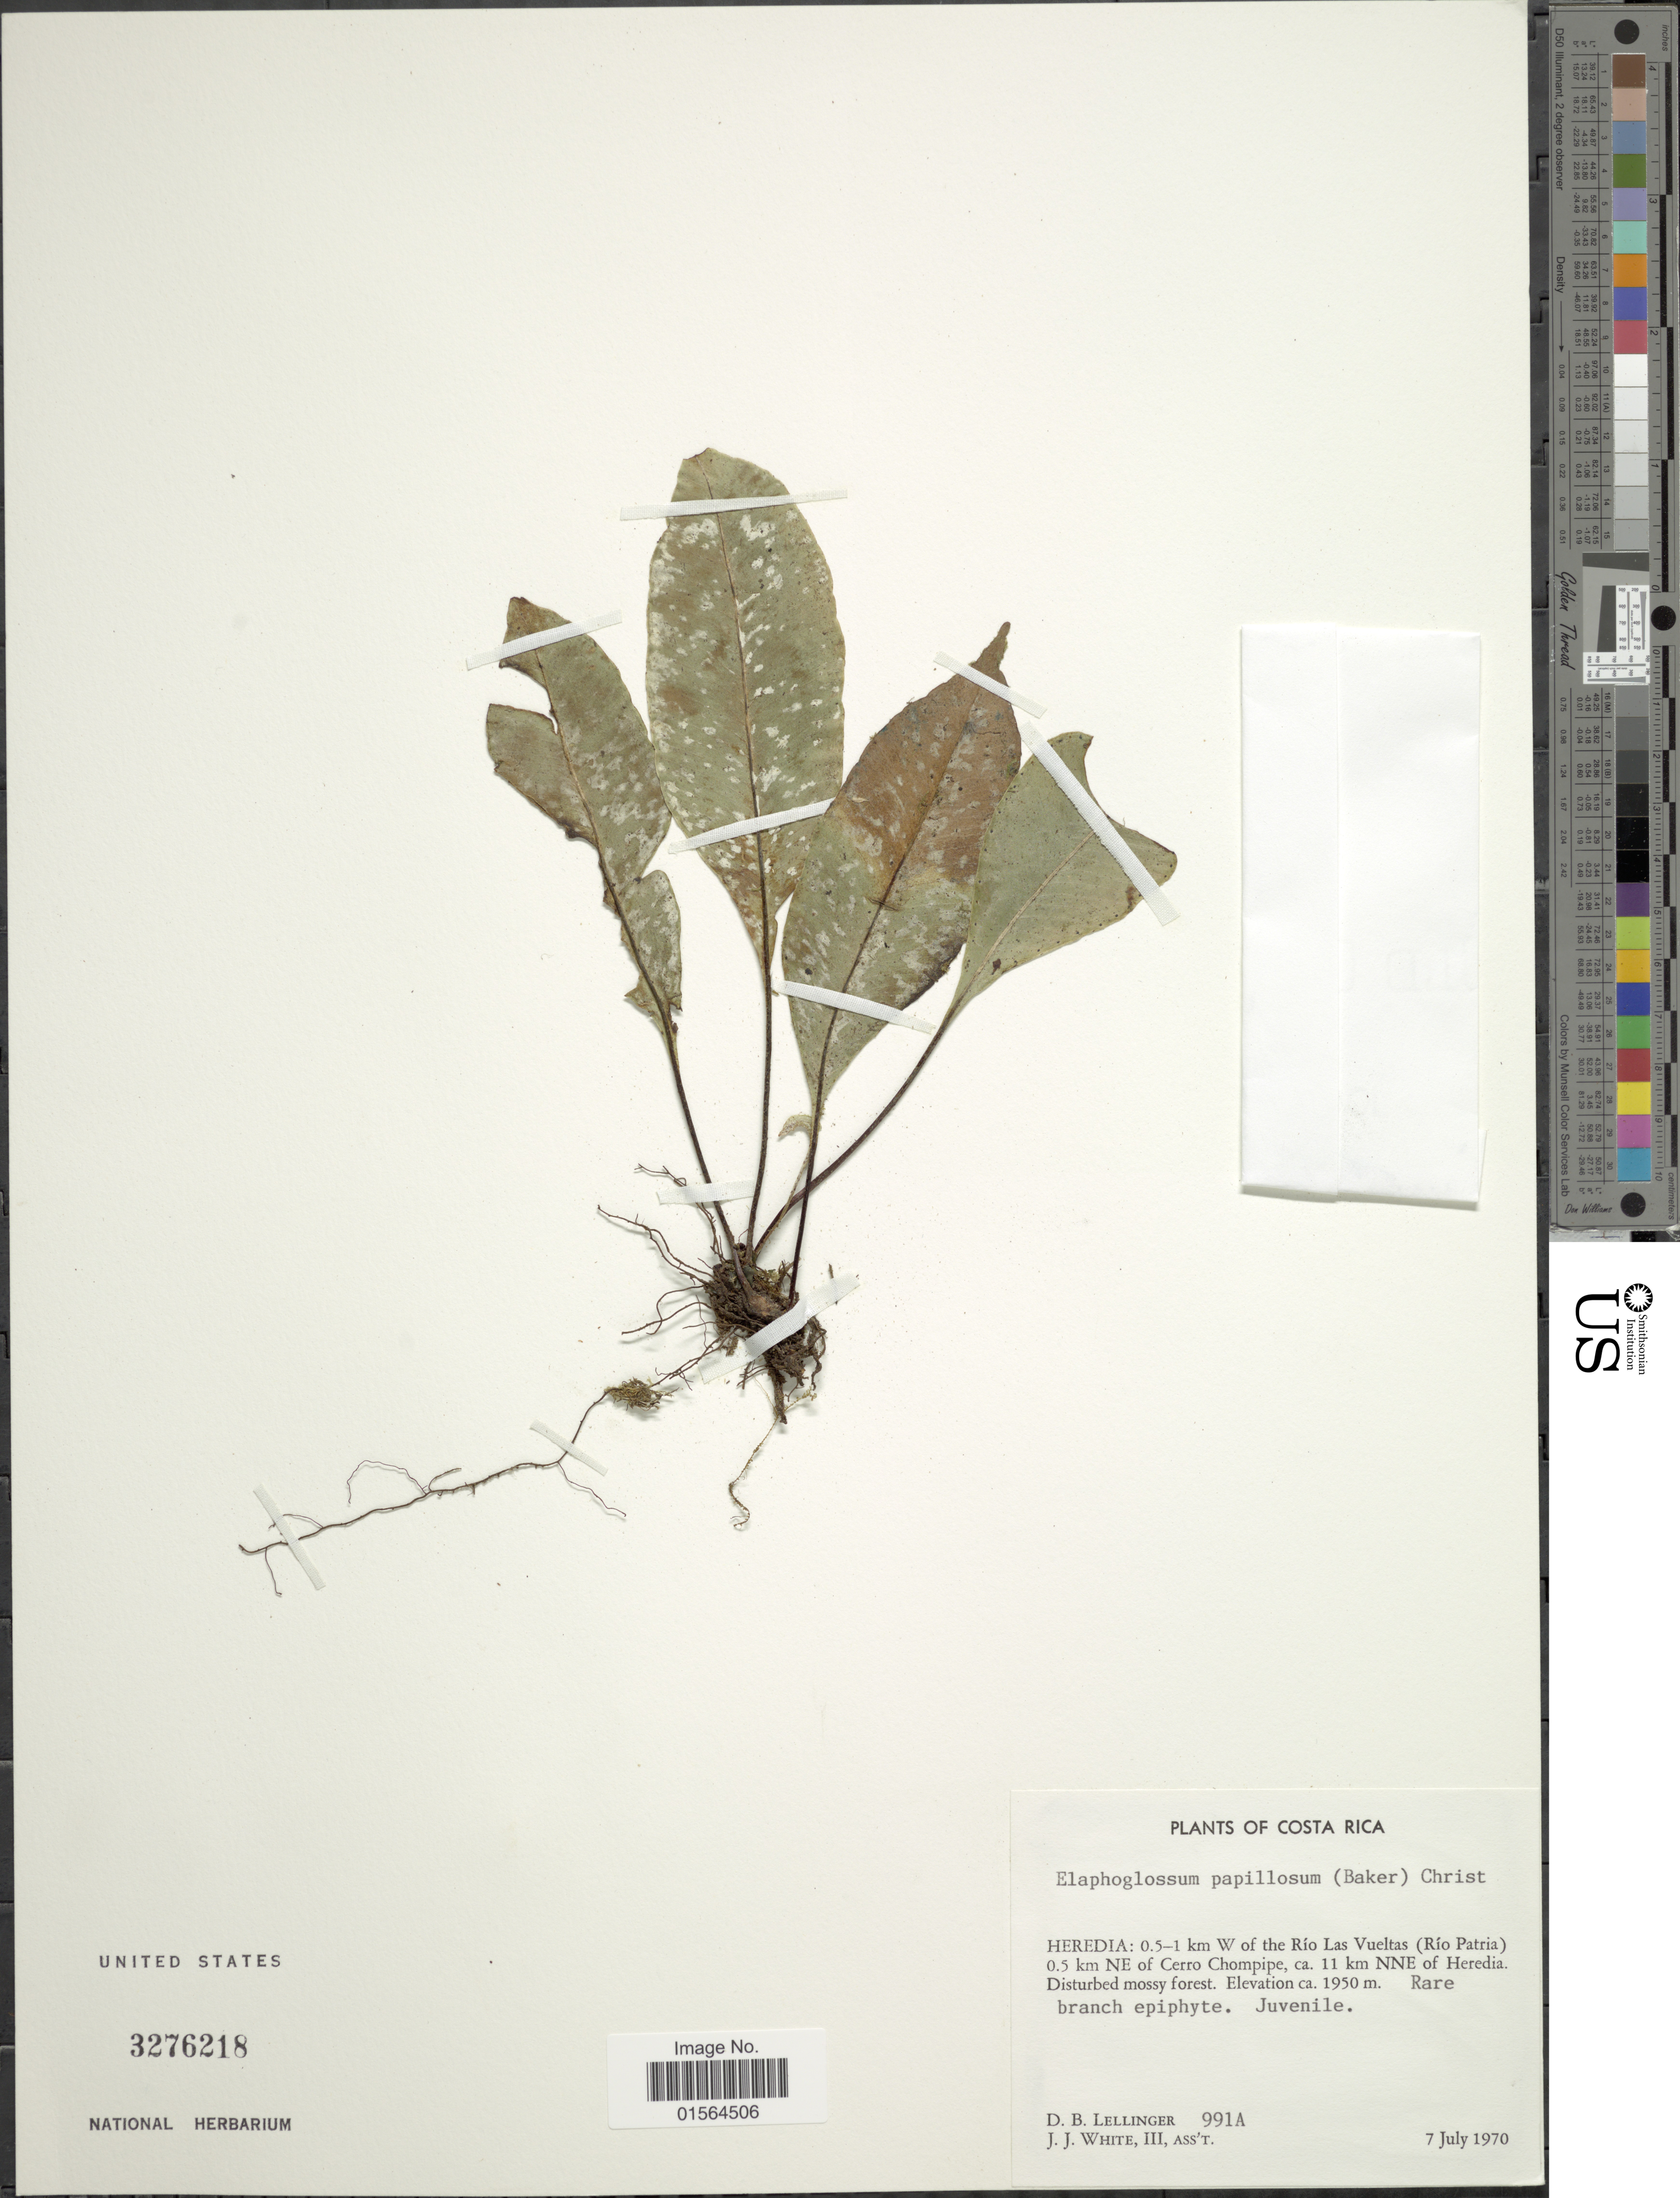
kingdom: Plantae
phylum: Tracheophyta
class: Polypodiopsida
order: Polypodiales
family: Dryopteridaceae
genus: Elaphoglossum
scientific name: Elaphoglossum papillosum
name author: (Baker) Christ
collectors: D. B. Lellinger & J. J. White III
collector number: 991A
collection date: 1970-07-07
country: Costa Rica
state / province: Heredia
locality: Heredia: 0.5-1 km W of the Rio Las Vueltas (Rio Patria) 0.5 km NE of Cerro Chompipe, ca 11 km NNE of Heredia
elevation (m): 1950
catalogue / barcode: US 3276218